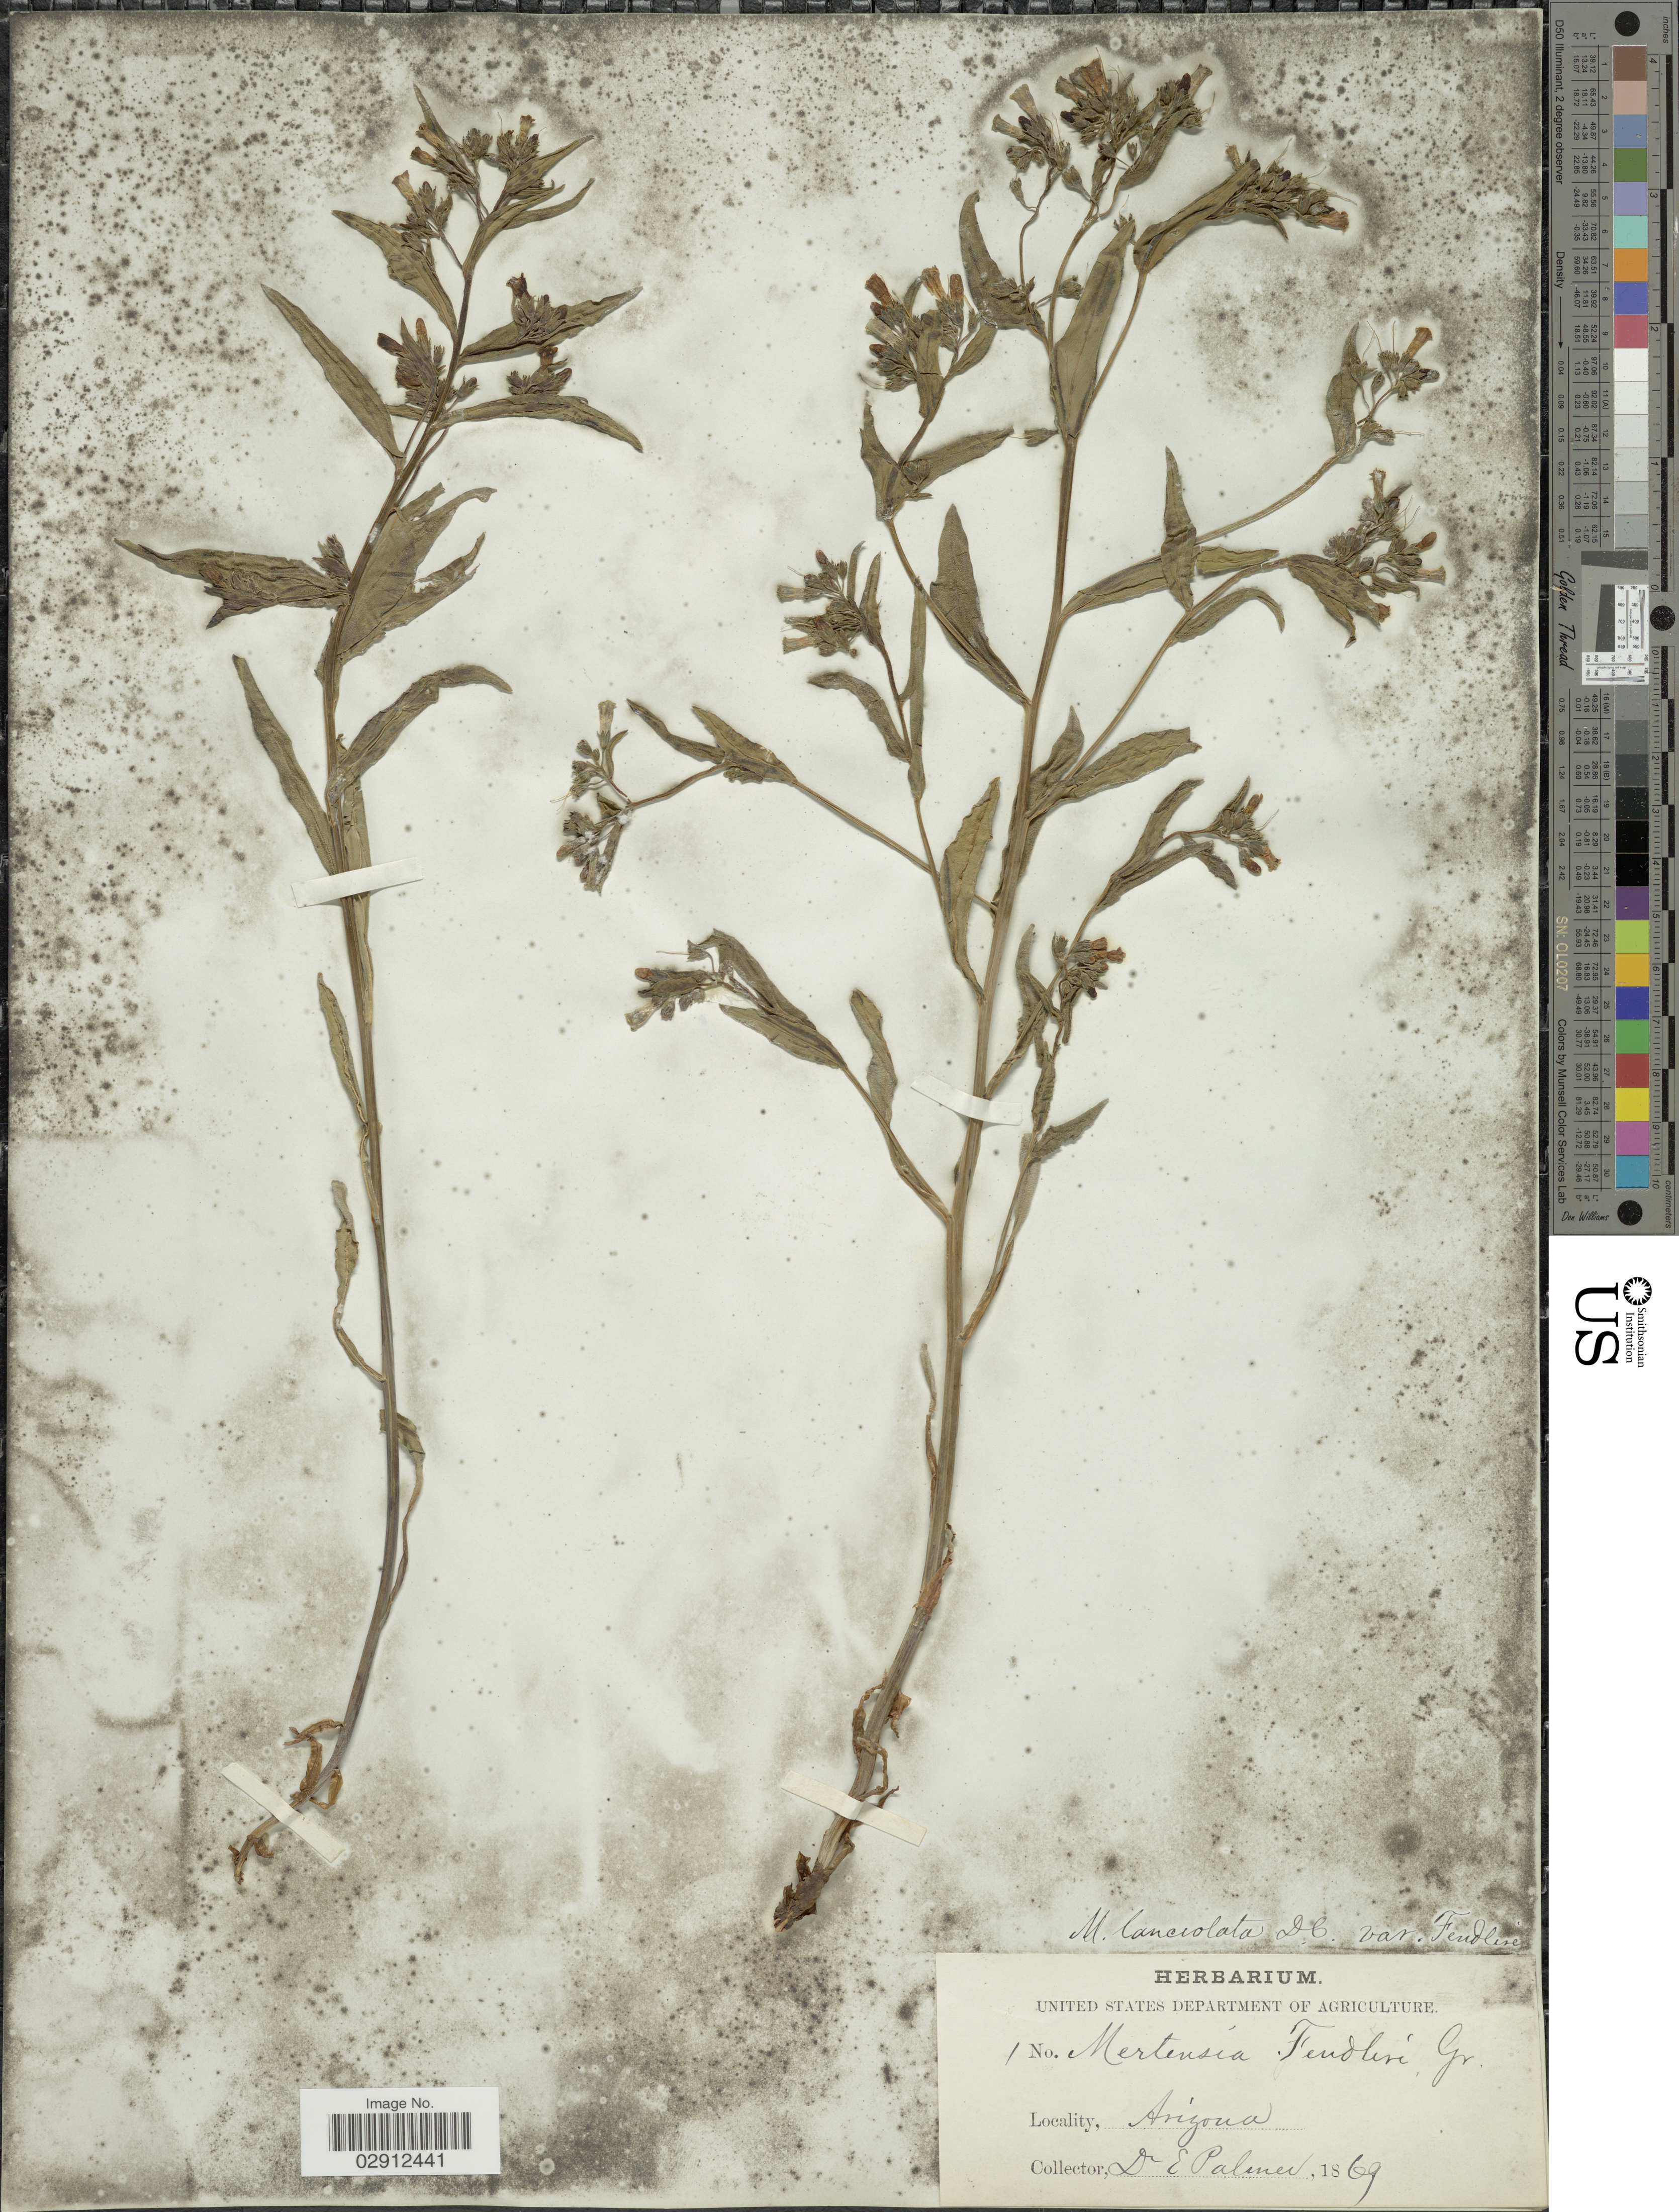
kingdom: Plantae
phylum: Tracheophyta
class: Magnoliopsida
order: Boraginales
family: Boraginaceae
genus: Mertensia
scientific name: Mertensia lanceolata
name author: (Pursh) DC. ex A. DC.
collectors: E. Palmer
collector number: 1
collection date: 1869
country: United States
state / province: Arizona